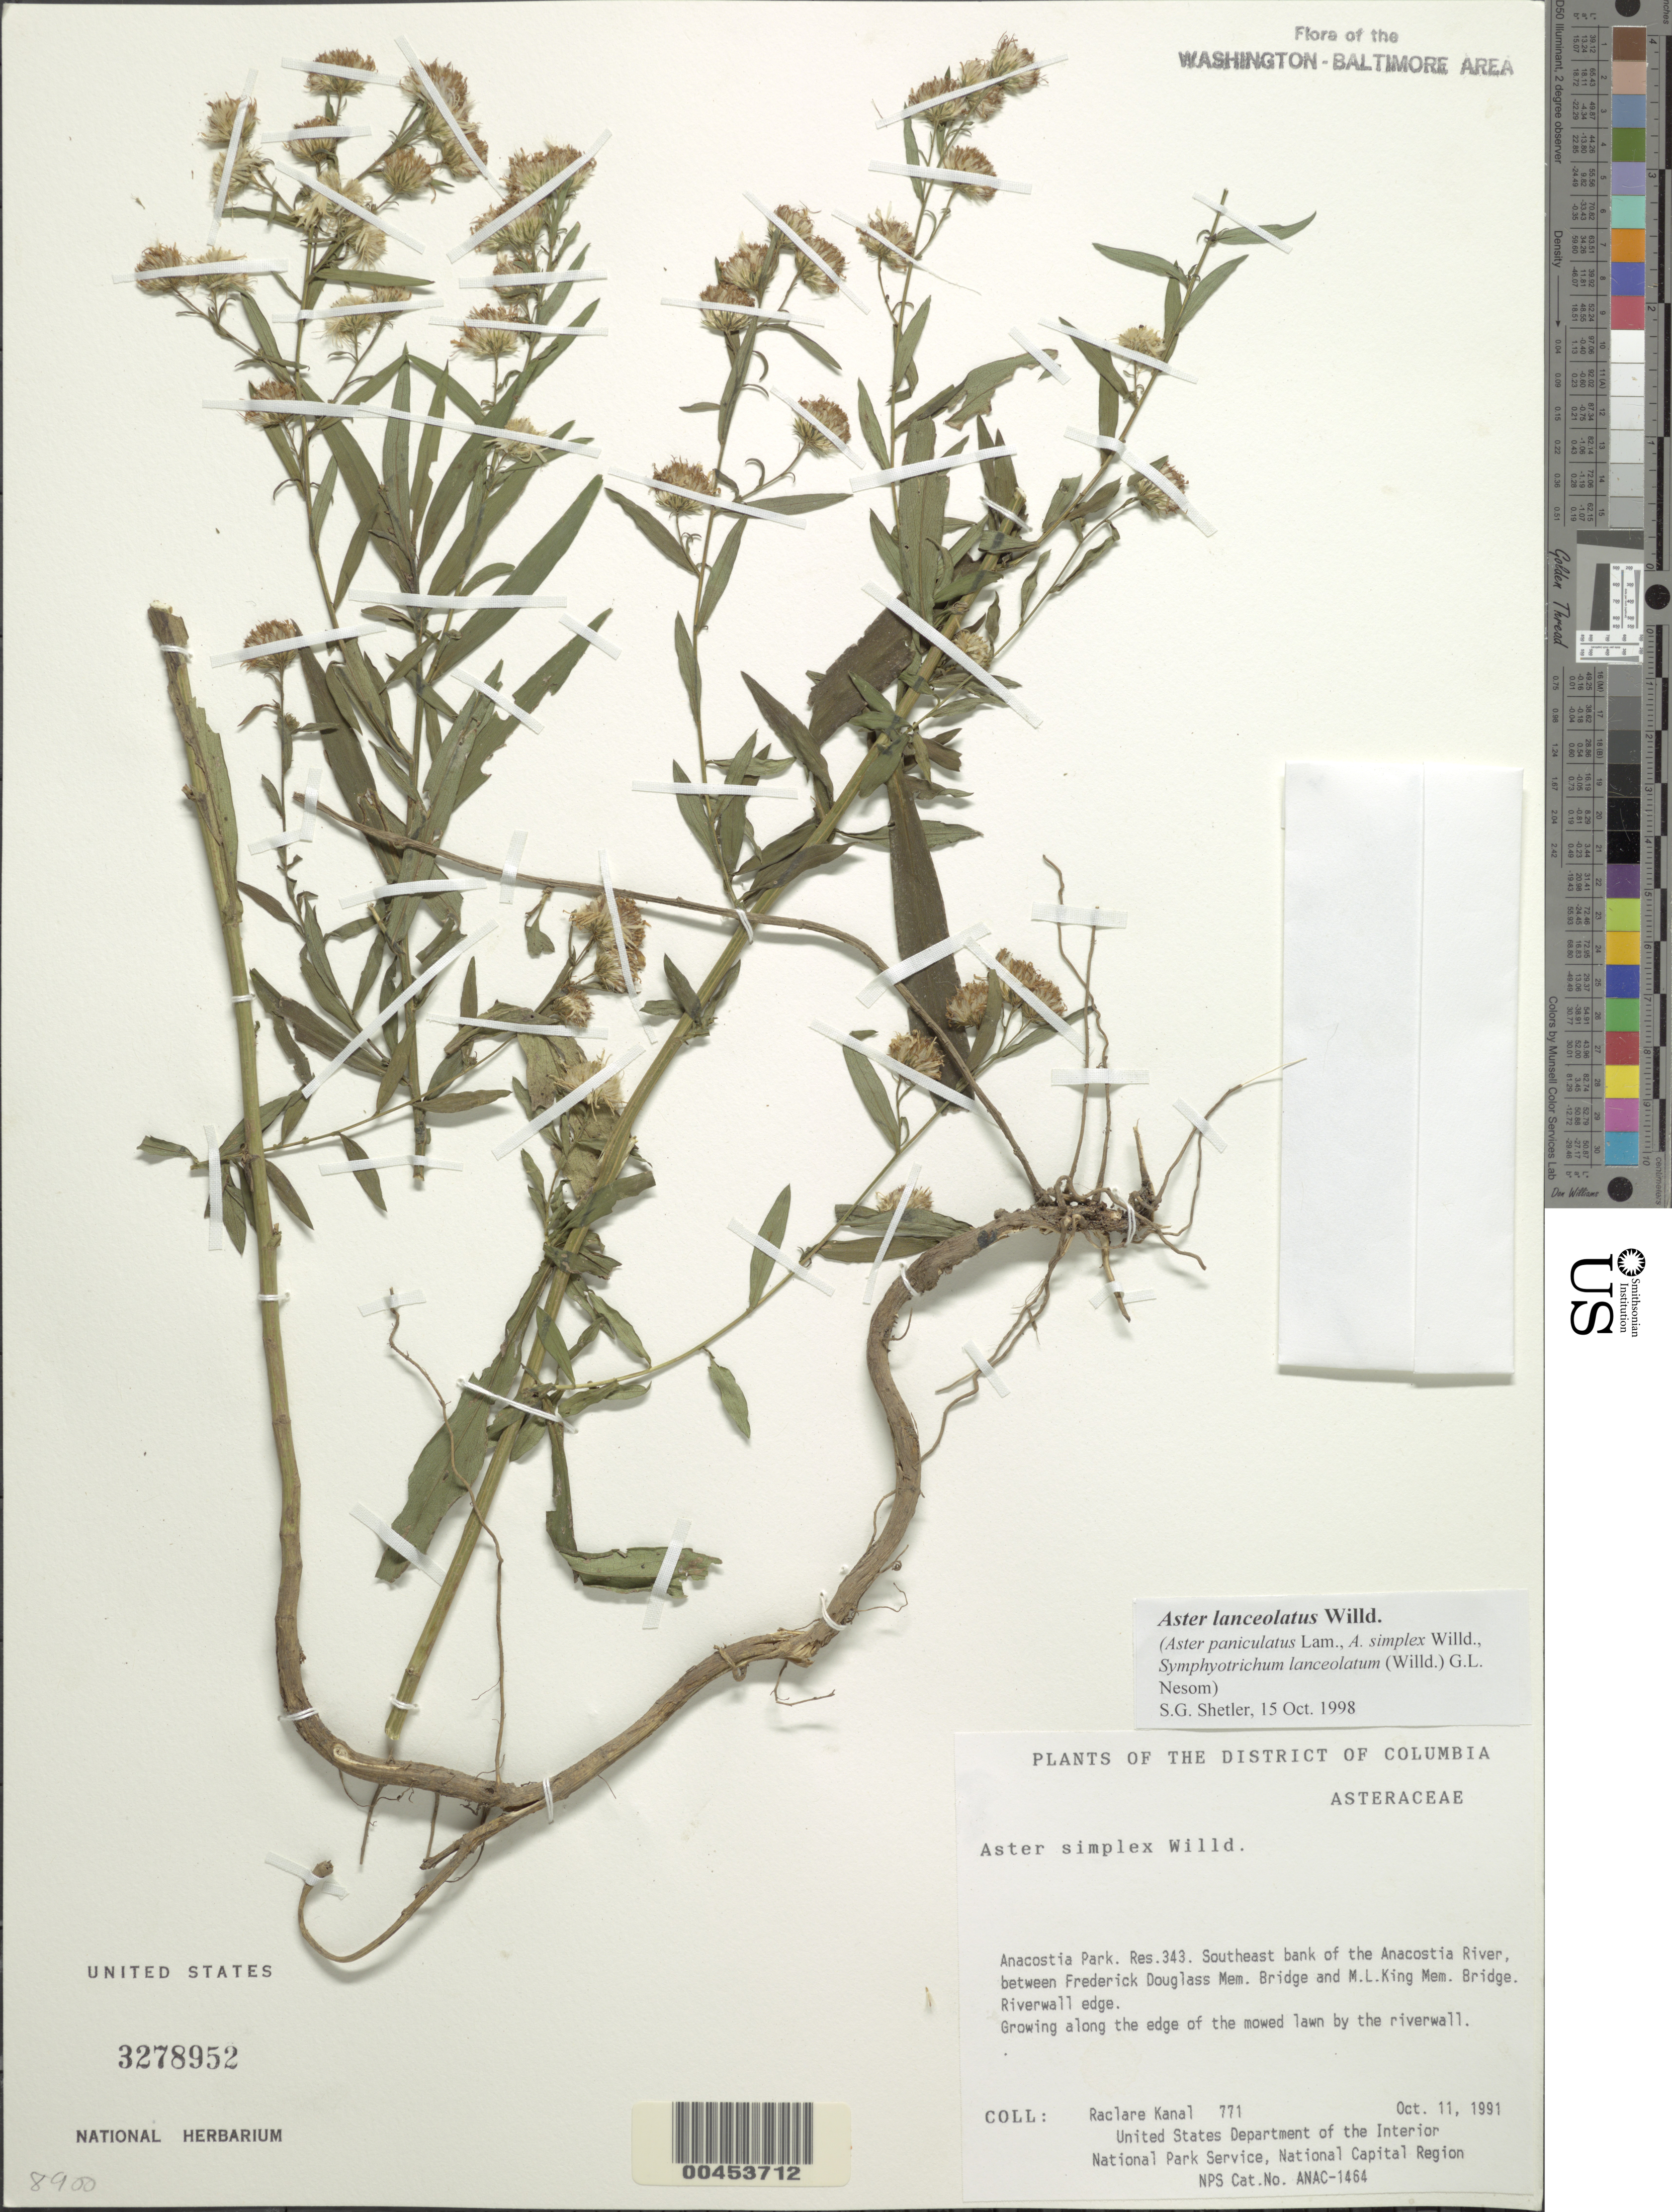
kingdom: Plantae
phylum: Tracheophyta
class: Magnoliopsida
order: Asterales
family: Asteraceae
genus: Symphyotrichum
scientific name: Symphyotrichum lanceolatum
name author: (Willd.) G.L. Nesom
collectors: R. Kanal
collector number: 771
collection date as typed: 11 Oct 1991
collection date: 1991-10-11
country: United States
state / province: District of Columbia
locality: Anacostia Park, Res 343, SE bank of Anacostia River, between Frederick Douglass Mem Bridge and M.l. King Mem Bridge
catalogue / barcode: US 3278952